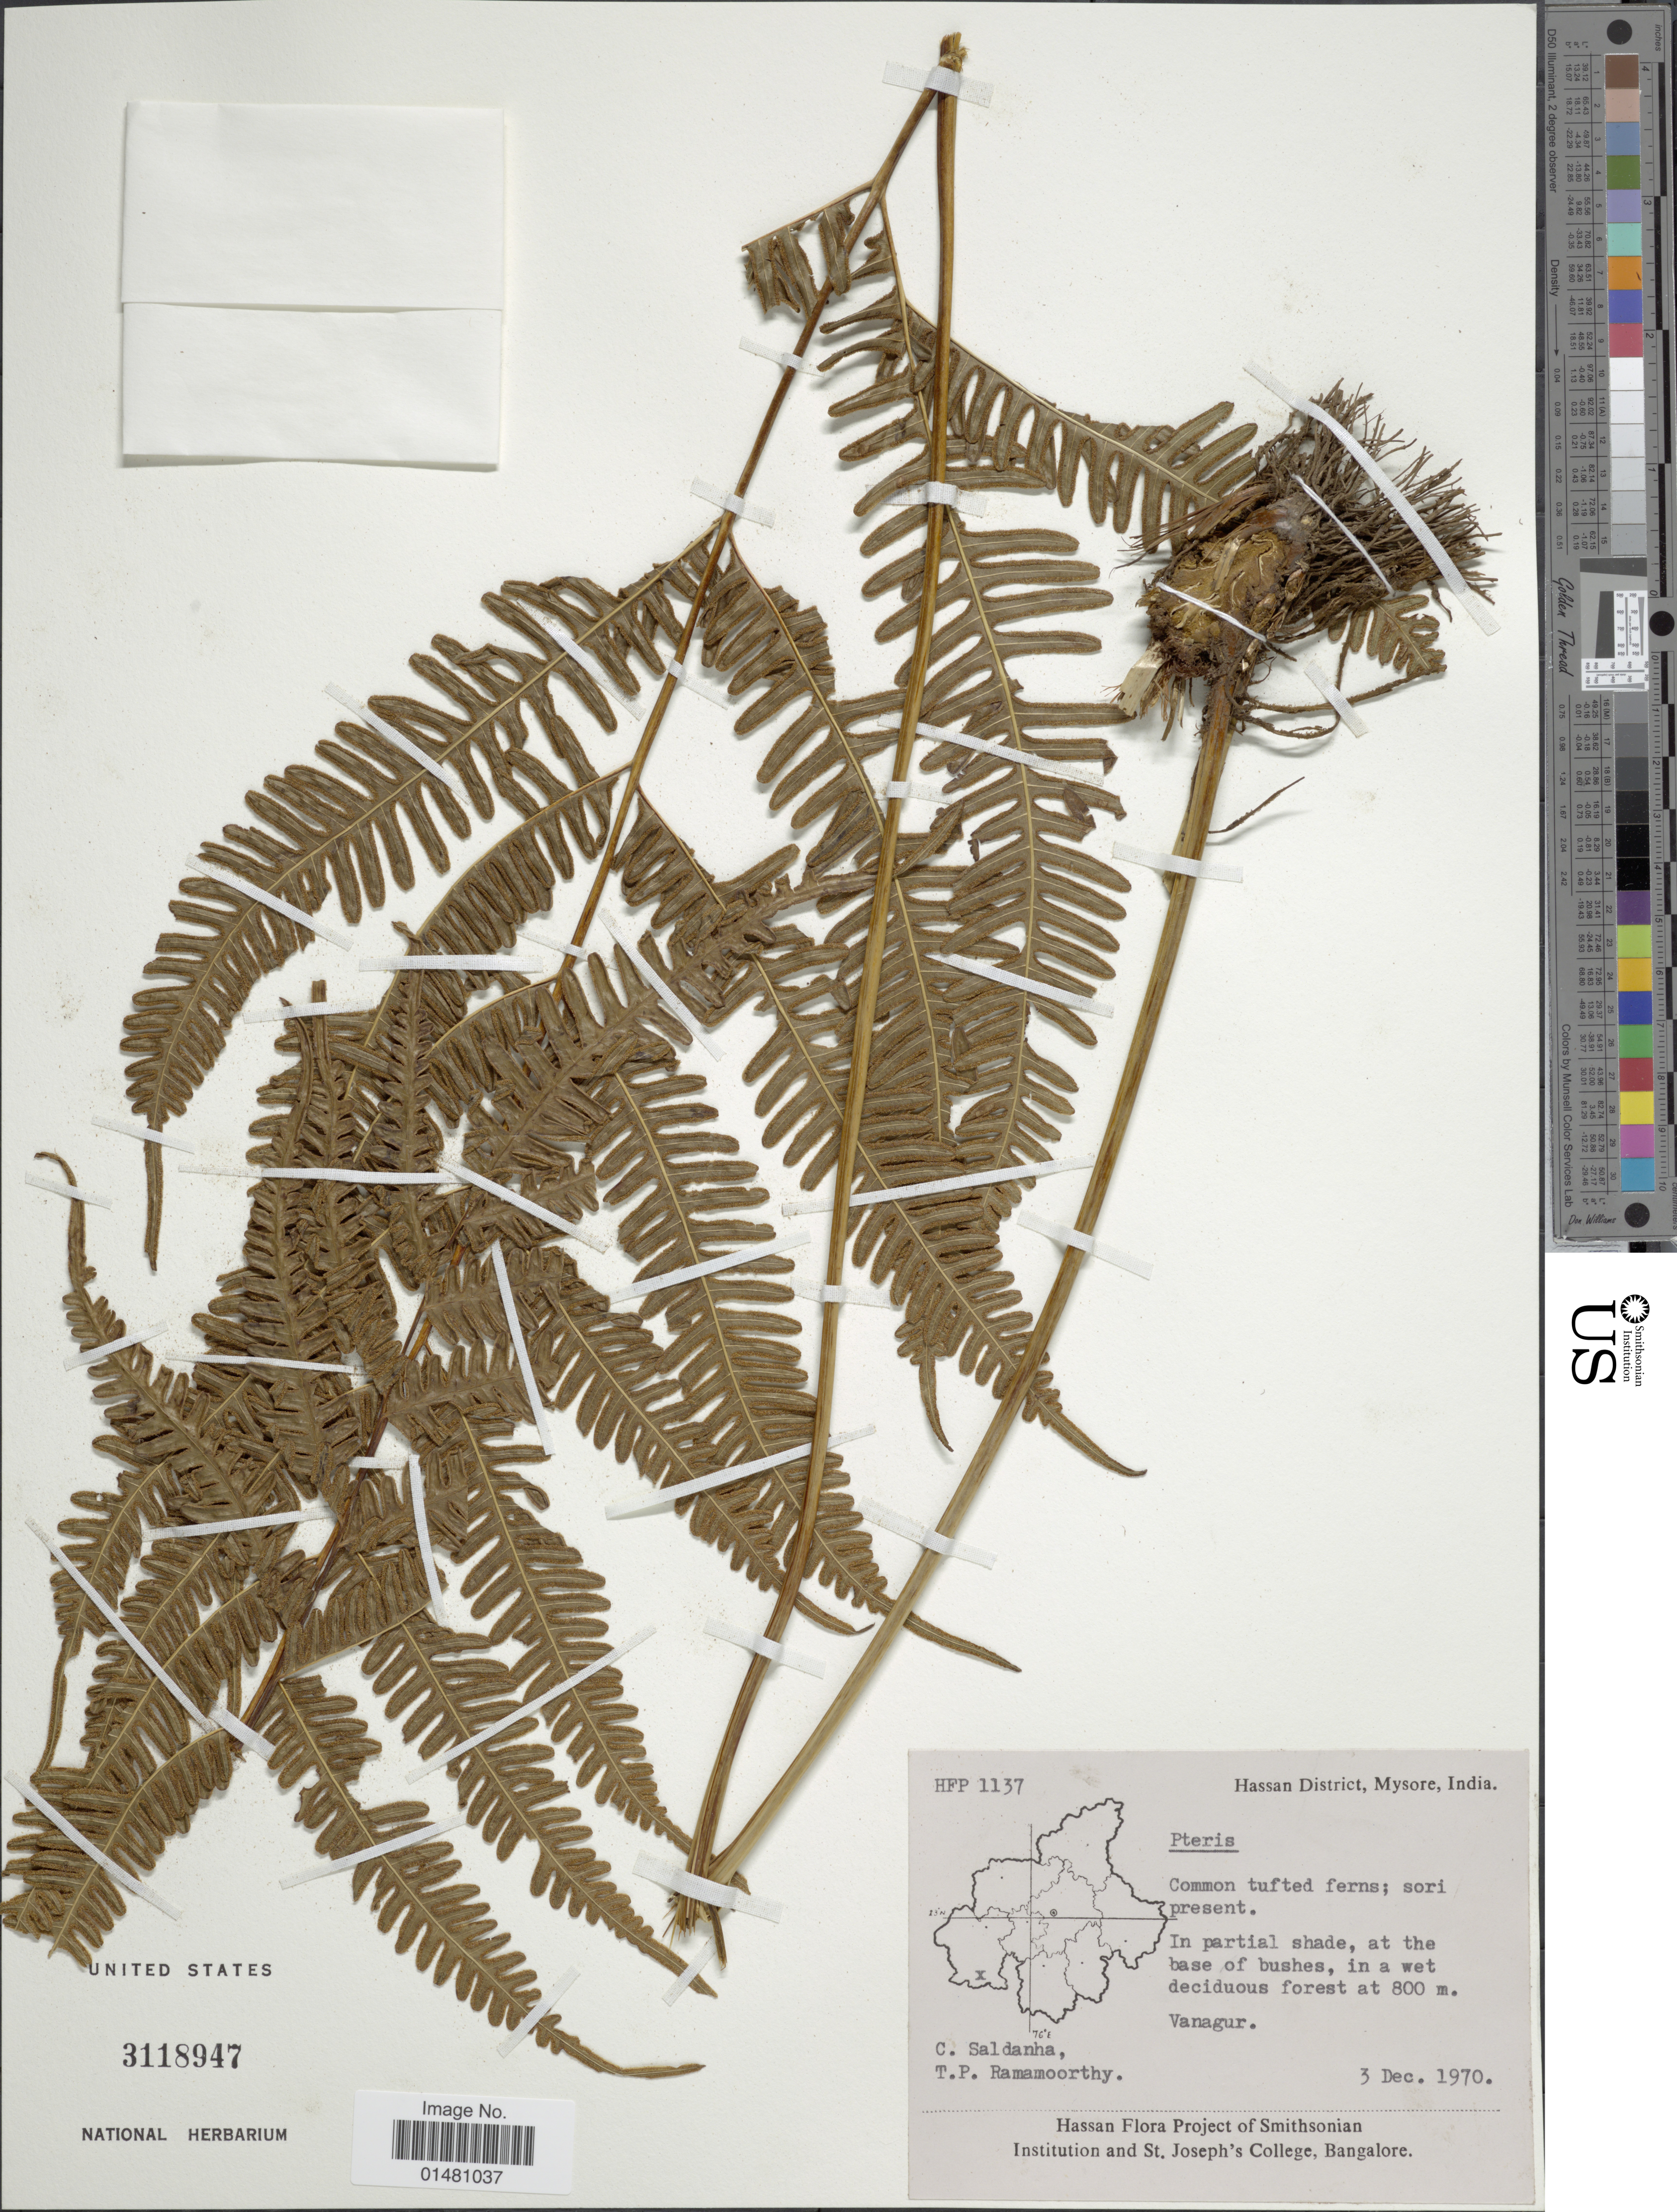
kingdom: Plantae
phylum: Tracheophyta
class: Polypodiopsida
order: Polypodiales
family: Pteridaceae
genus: Pteris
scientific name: Pteris quadriaurita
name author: Retz.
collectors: C. Saldanha & T. P. Ramamoorthy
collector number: HFP 1137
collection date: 1970-12-03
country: India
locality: Hassan District, Mysore, Vanagur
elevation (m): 800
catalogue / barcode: US 31118947